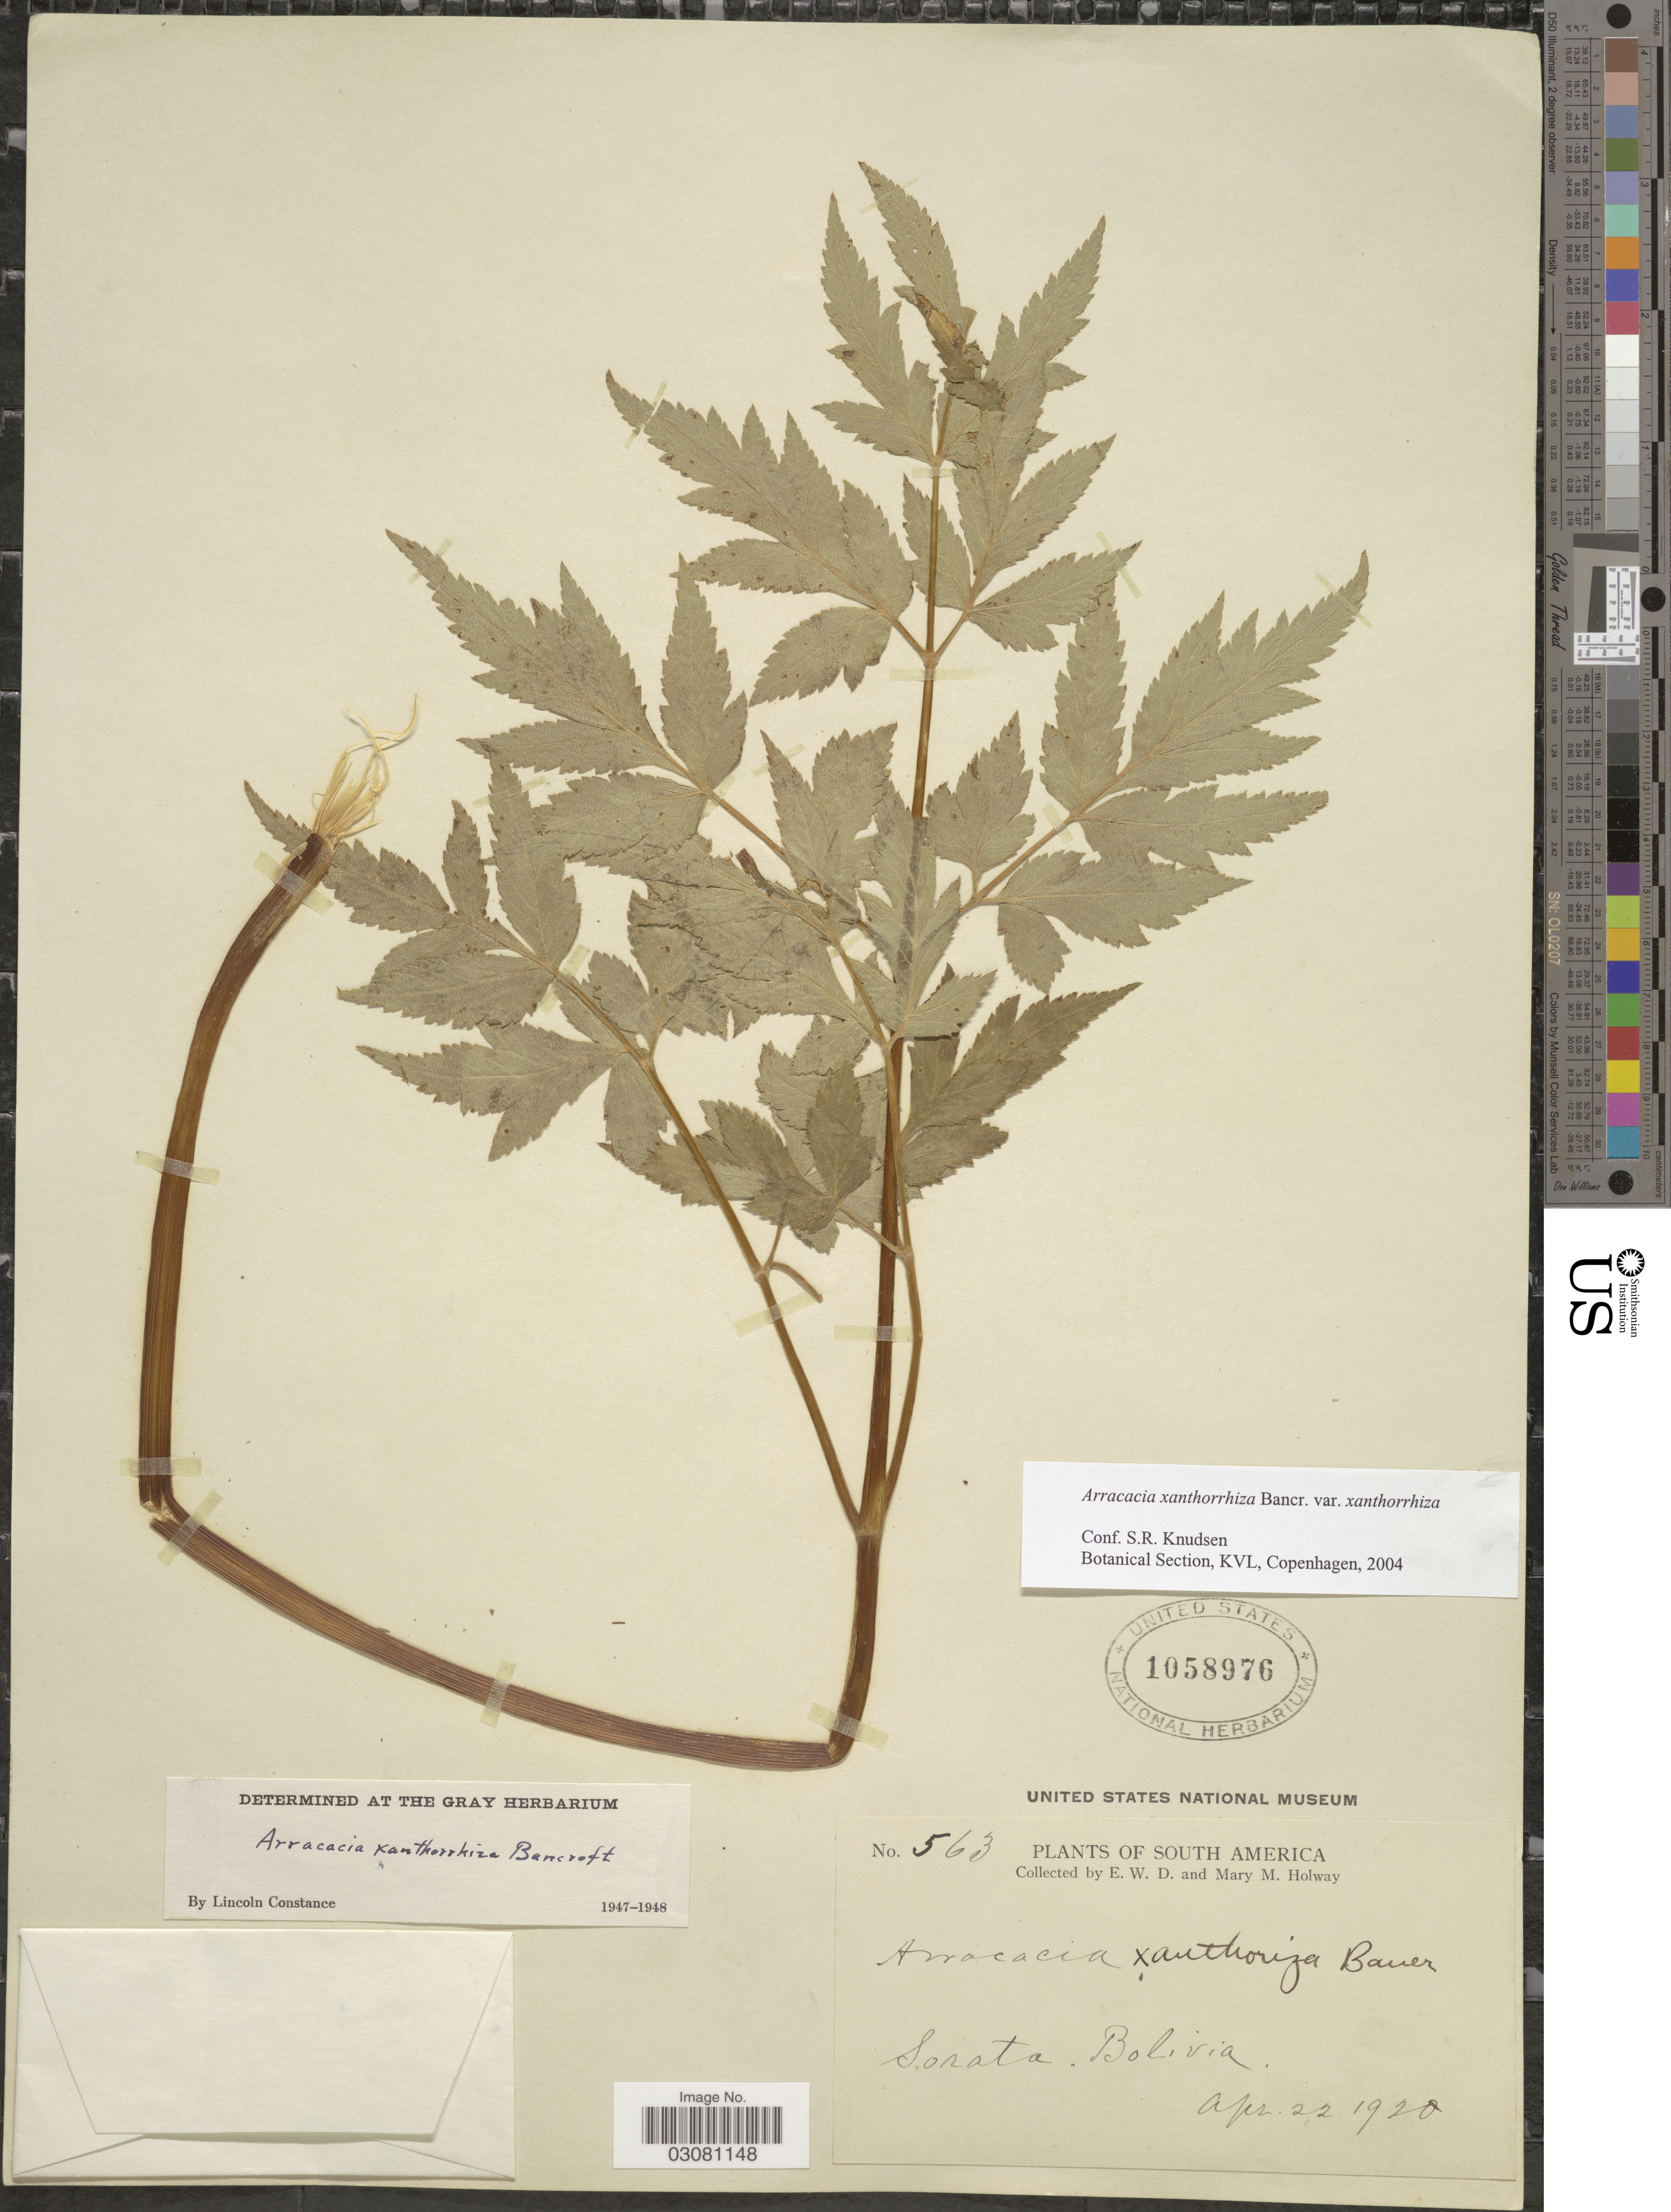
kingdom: Plantae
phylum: Tracheophyta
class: Magnoliopsida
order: Apiales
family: Apiaceae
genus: Arracacia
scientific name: Arracacia xanthorrhiza var. xanthorrhiza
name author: Bancr.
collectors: E. W. D. Holway & M. M. Holway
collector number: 563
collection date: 1920-04-22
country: Bolivia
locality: Sorata.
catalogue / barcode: US 1058976